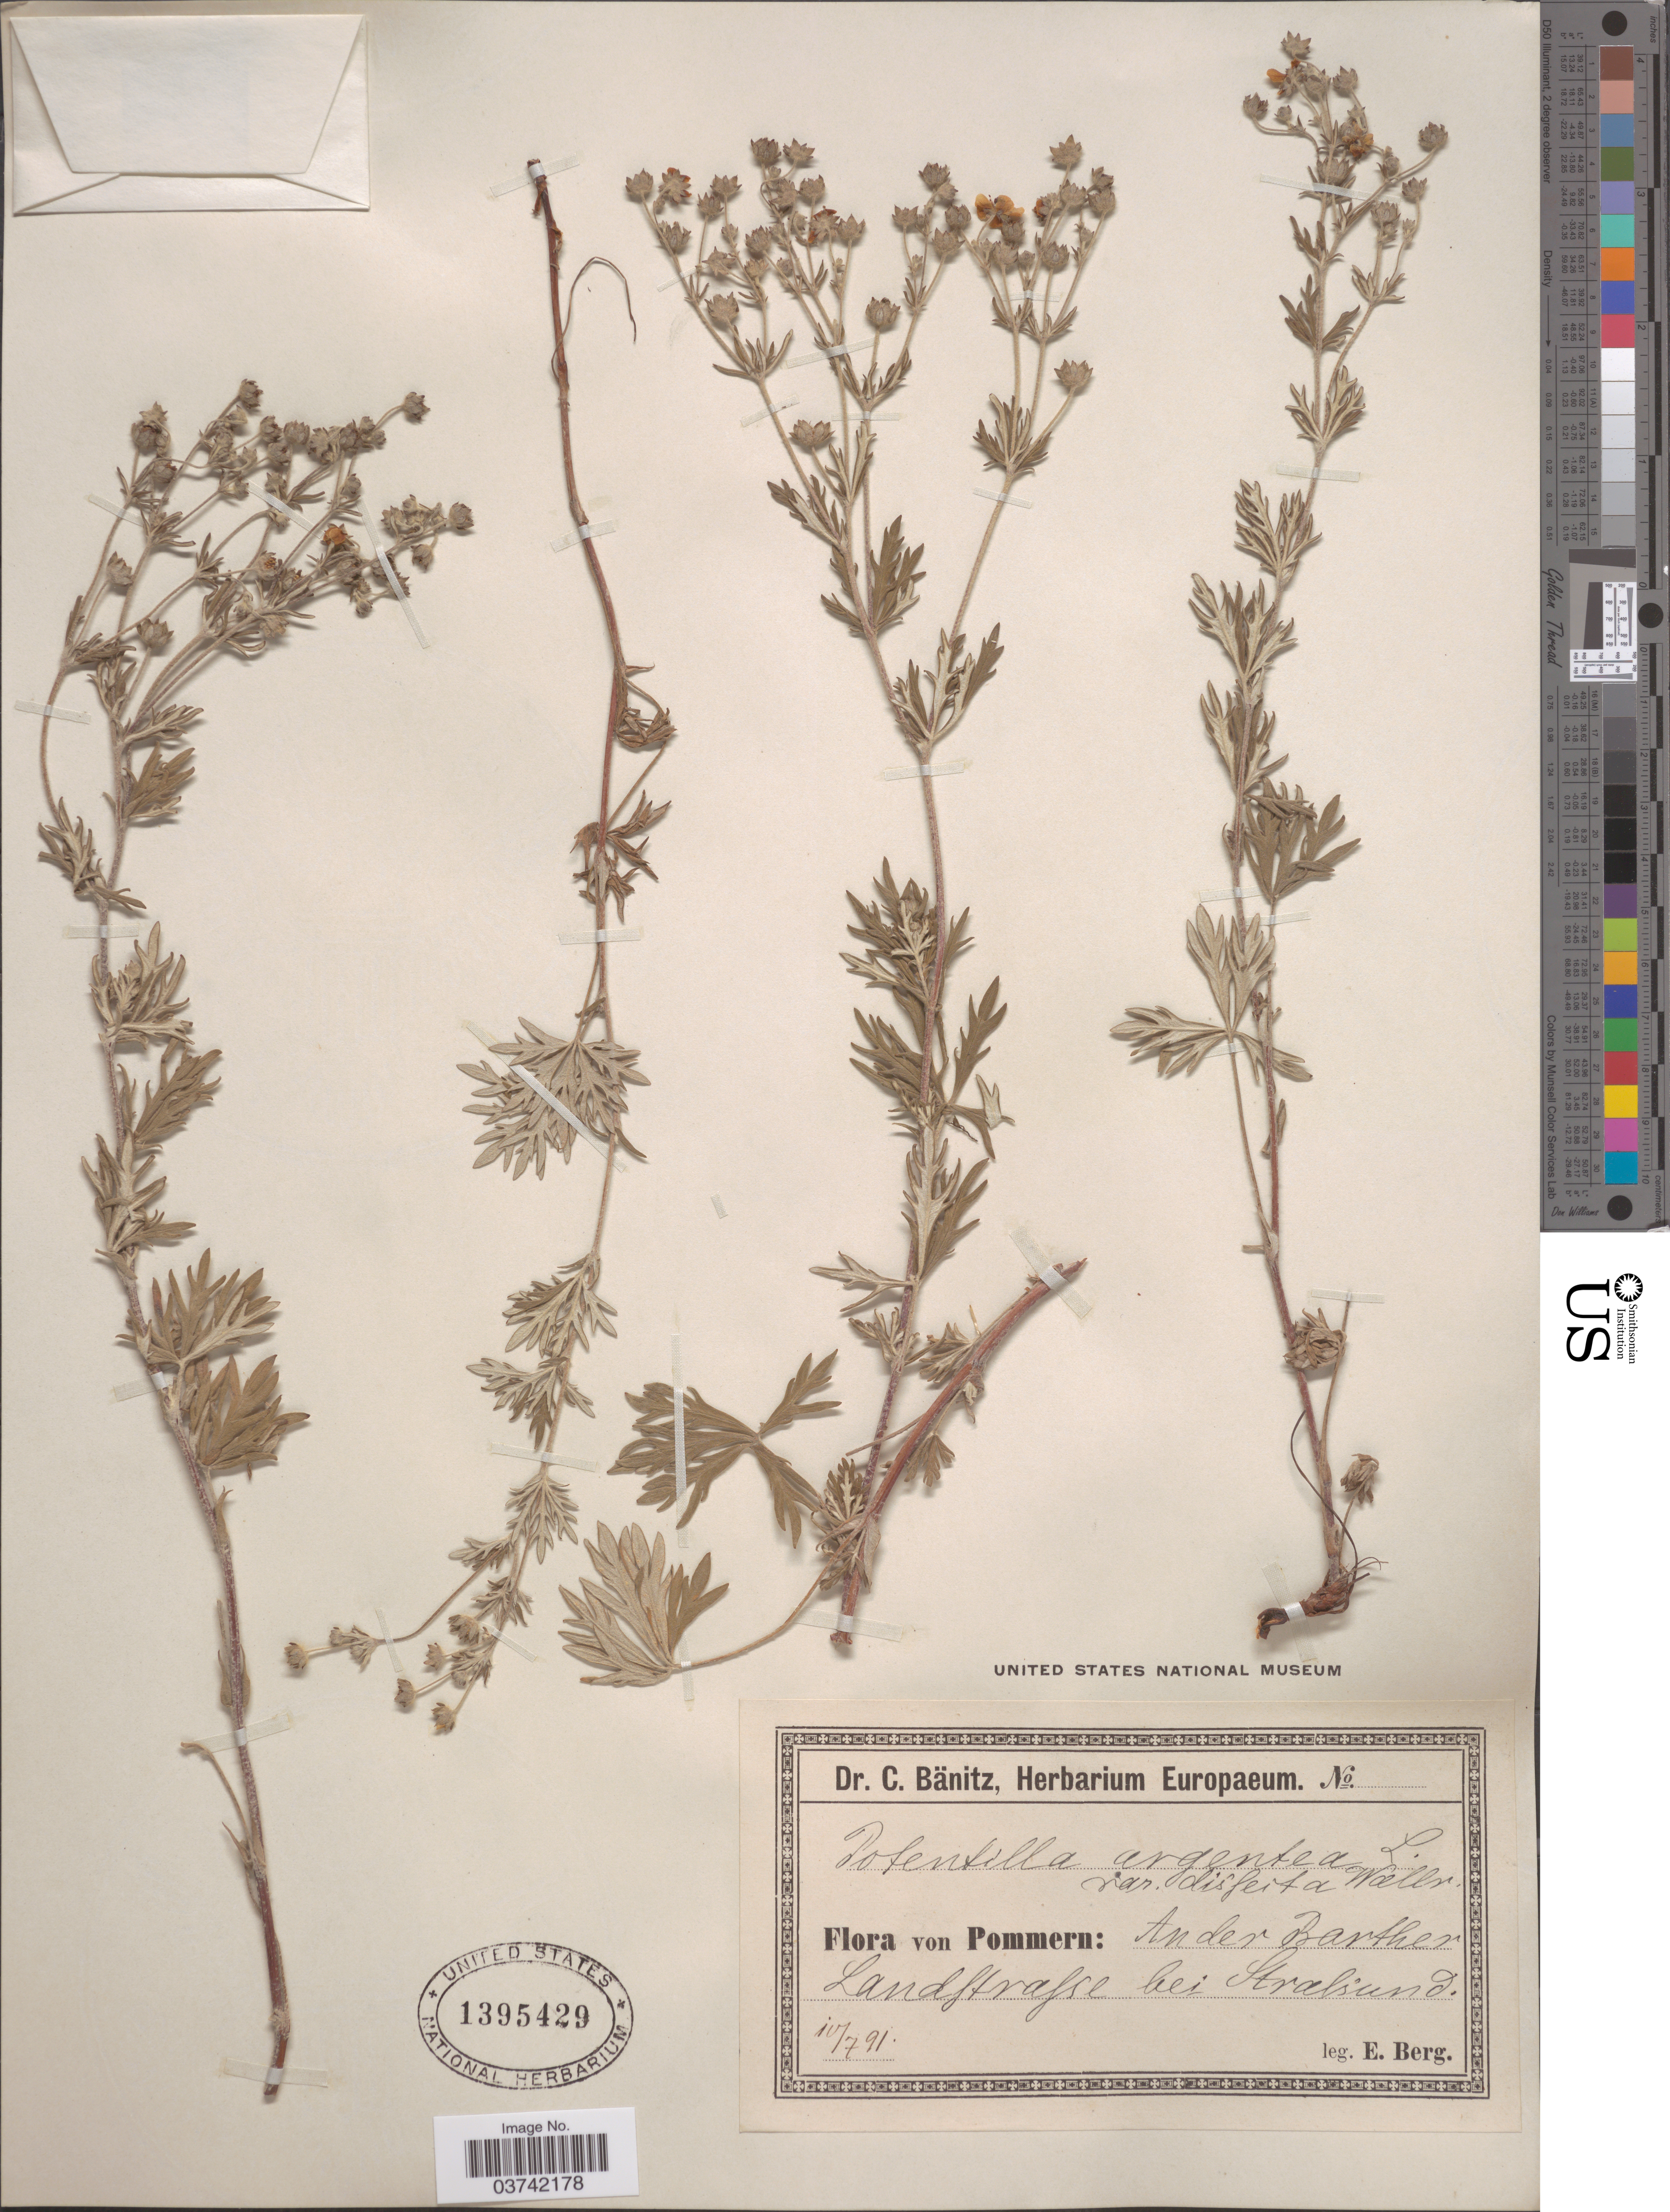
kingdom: Plantae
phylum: Tracheophyta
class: Magnoliopsida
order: Rosales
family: Rosaceae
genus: Potentilla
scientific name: Potentilla argentea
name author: L.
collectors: E. von Berg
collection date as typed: Transcribed d/m/y: 7/4/91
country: Germany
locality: Pommern: Ander Barther Landftrafse bei Stralsund.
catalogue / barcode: US 1395429